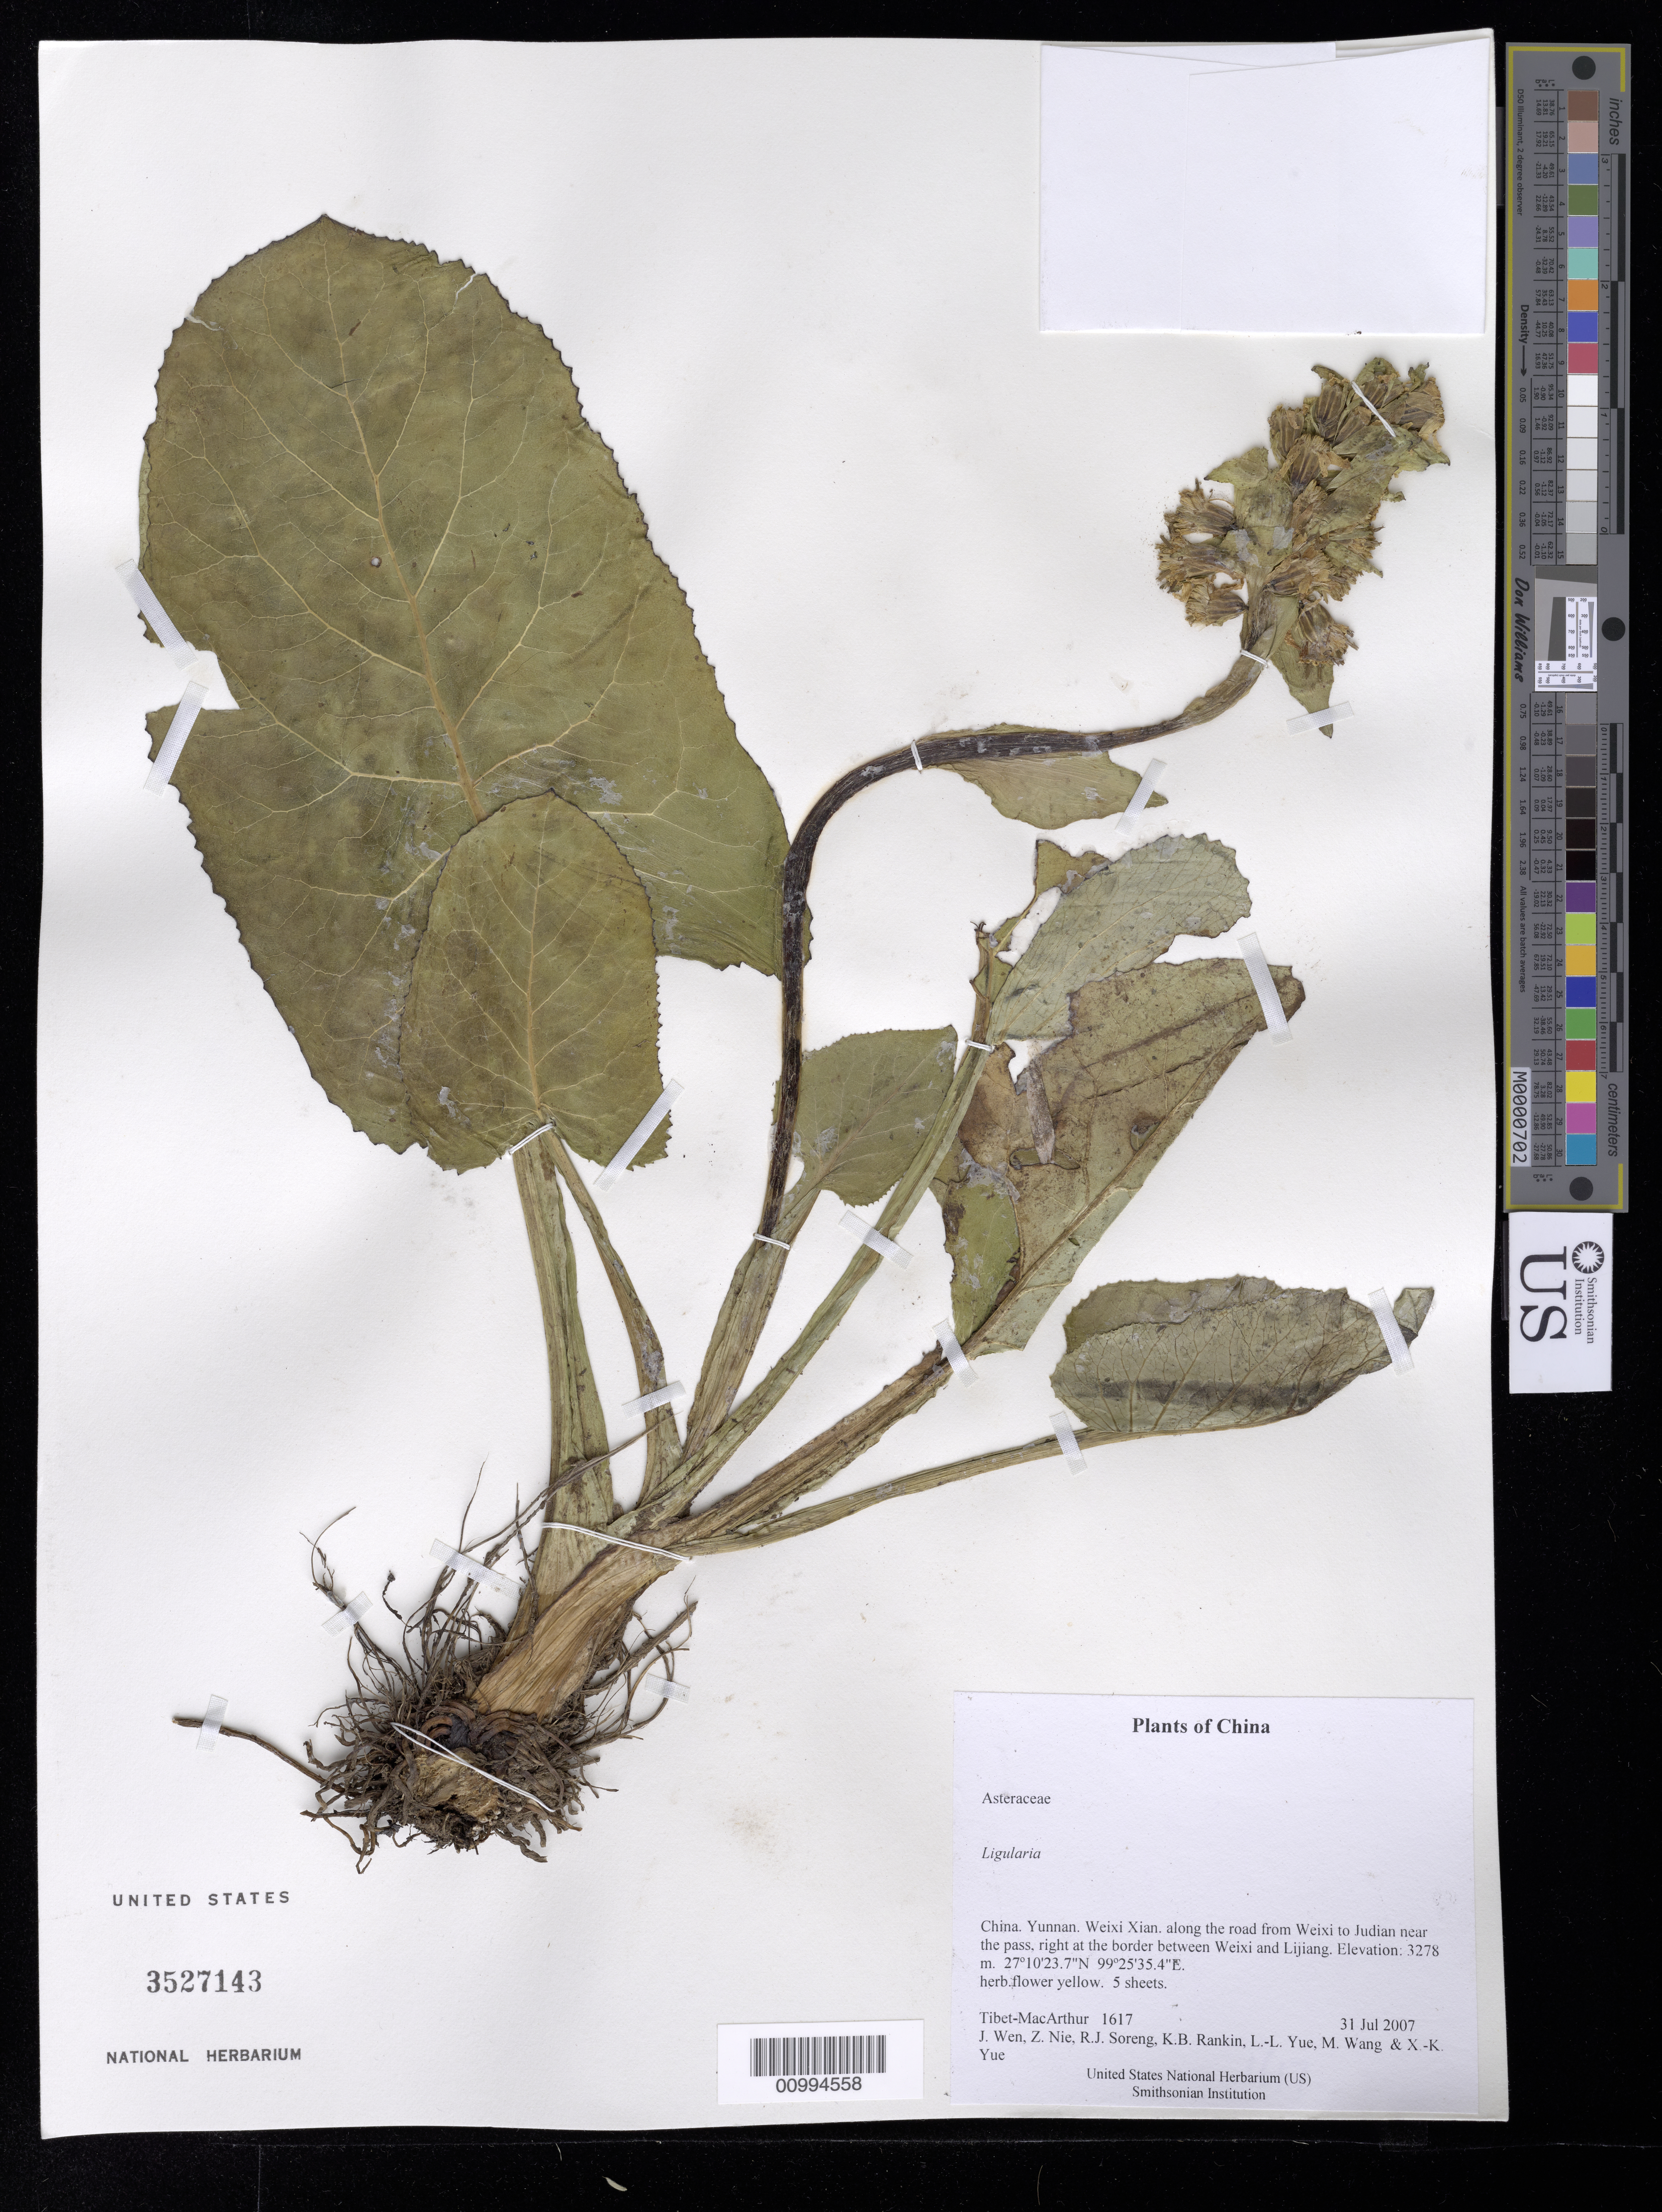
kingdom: Plantae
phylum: Tracheophyta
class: Magnoliopsida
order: Asterales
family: Asteraceae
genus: Ligularia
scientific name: Ligularia sp.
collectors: Tibet-MacArthur, J. Wen, Z. Nie, R. J. Soreng, K. Rankin, L. Yue, M. Wang & X. Yue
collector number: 1617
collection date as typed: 31 Jul 2007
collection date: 2007-07-31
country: China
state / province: Yunnan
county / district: Weixi Xian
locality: along the road from Weixi to Judian near the pass, right at the border between Weixi and Lijiang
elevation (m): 3278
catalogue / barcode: US 3527143